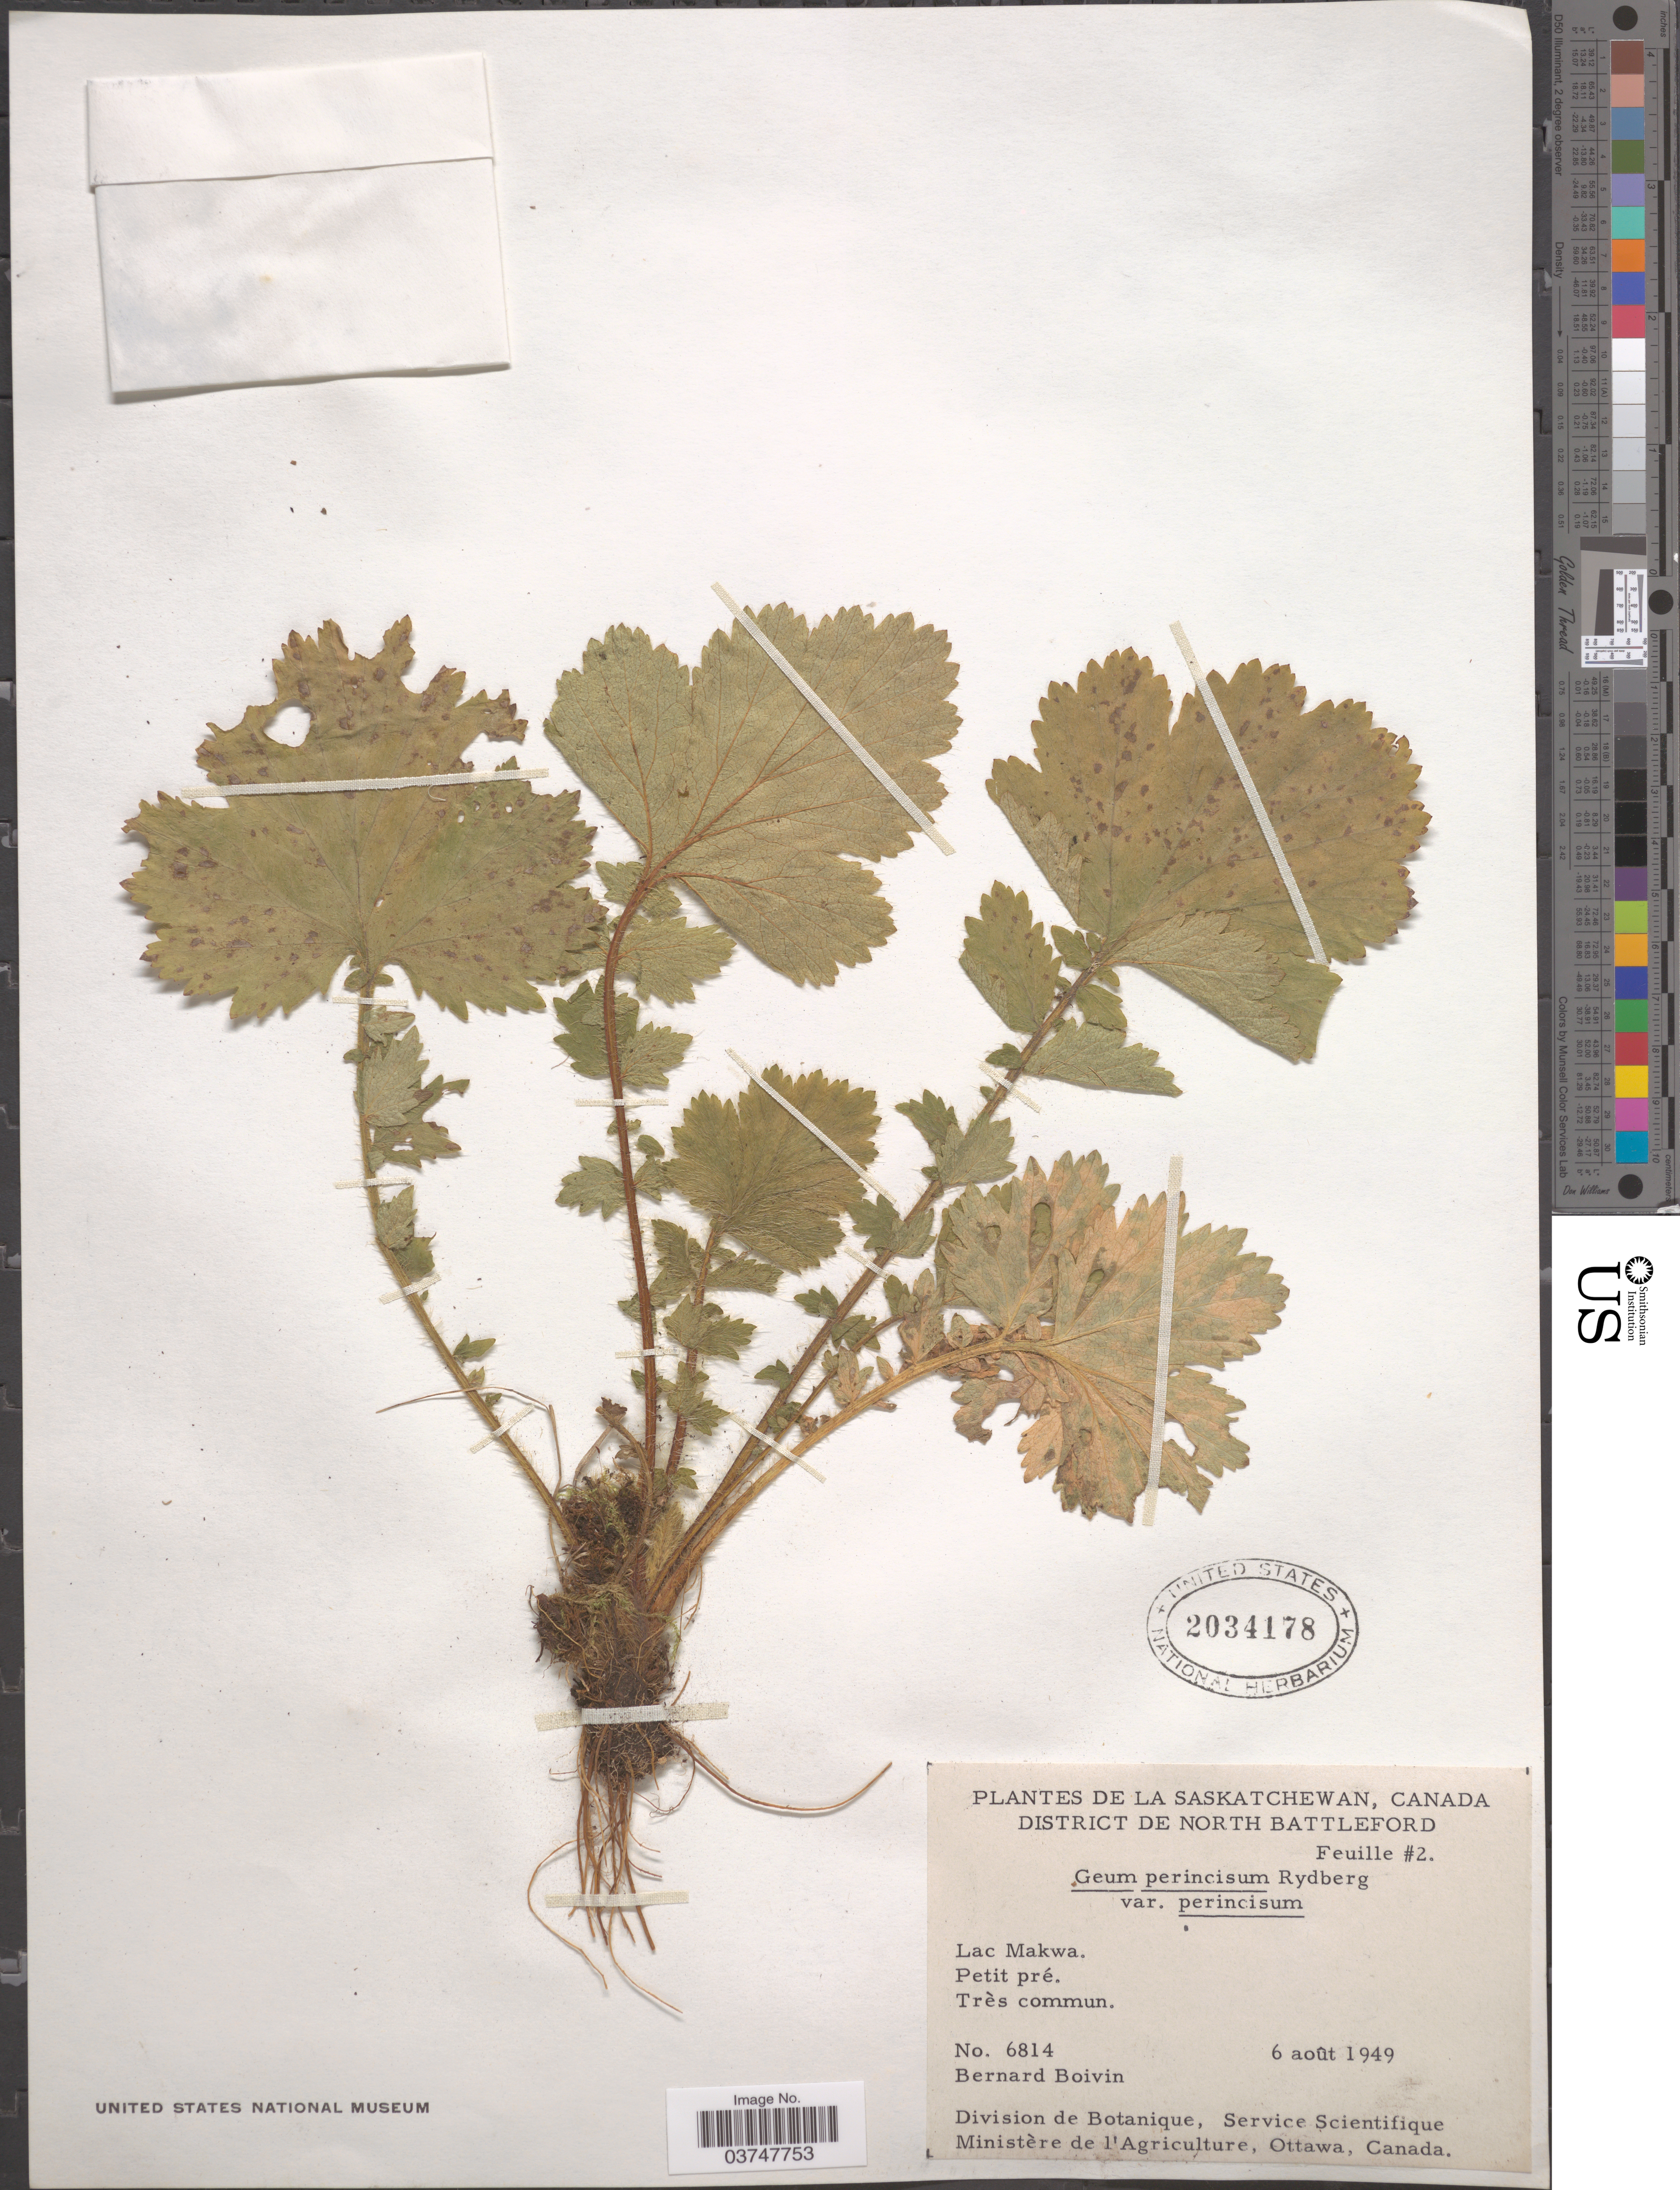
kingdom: Plantae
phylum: Tracheophyta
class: Magnoliopsida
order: Rosales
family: Rosaceae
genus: Geum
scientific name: Geum macrophyllum var. perincisum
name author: (Rydb.) Raup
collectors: J. R. B. Boivin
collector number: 6814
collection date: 1949-08-06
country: Canada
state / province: Saskatchewan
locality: District de North Battleford. Lac Makwa.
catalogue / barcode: US 2034178